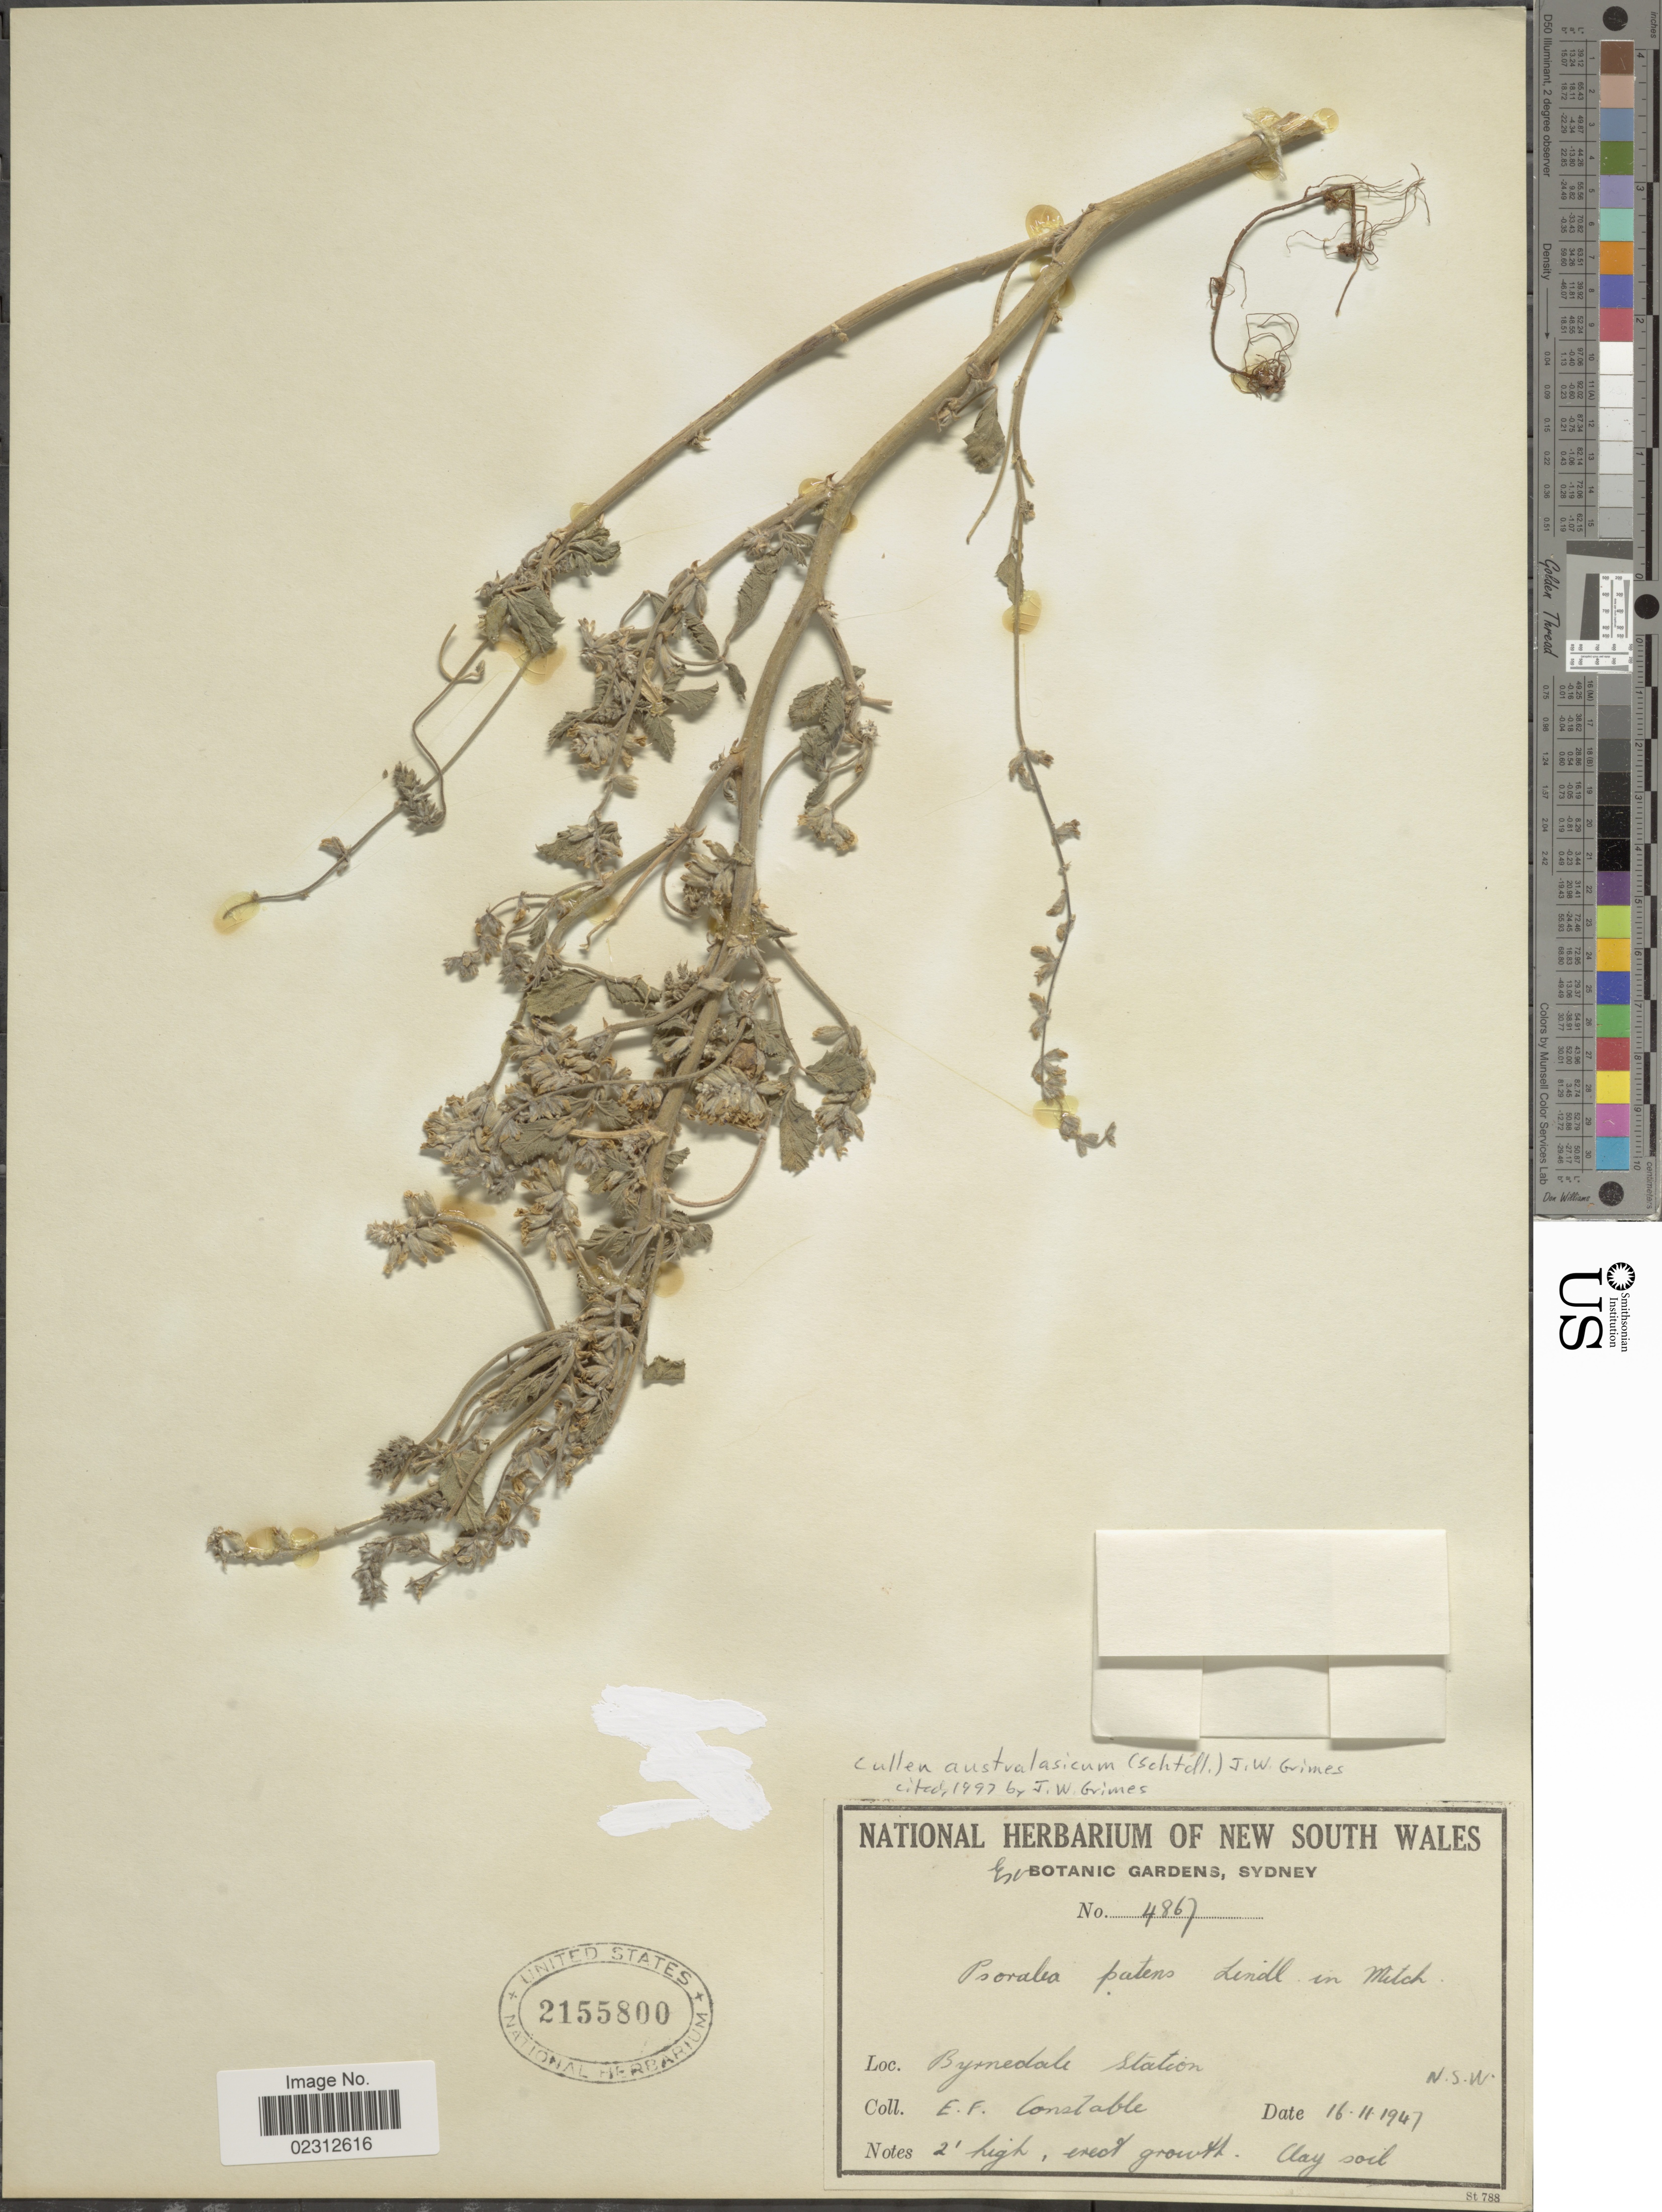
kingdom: Plantae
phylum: Tracheophyta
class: Magnoliopsida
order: Fabales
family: Fabaceae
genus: Cullen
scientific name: Cullen australasicum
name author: (Schltdl.) J.W. Grimes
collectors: E. F. Constable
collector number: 4867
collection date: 1947-11-16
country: Australia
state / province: New South Wales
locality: Byrnedale Station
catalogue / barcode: US 2155800